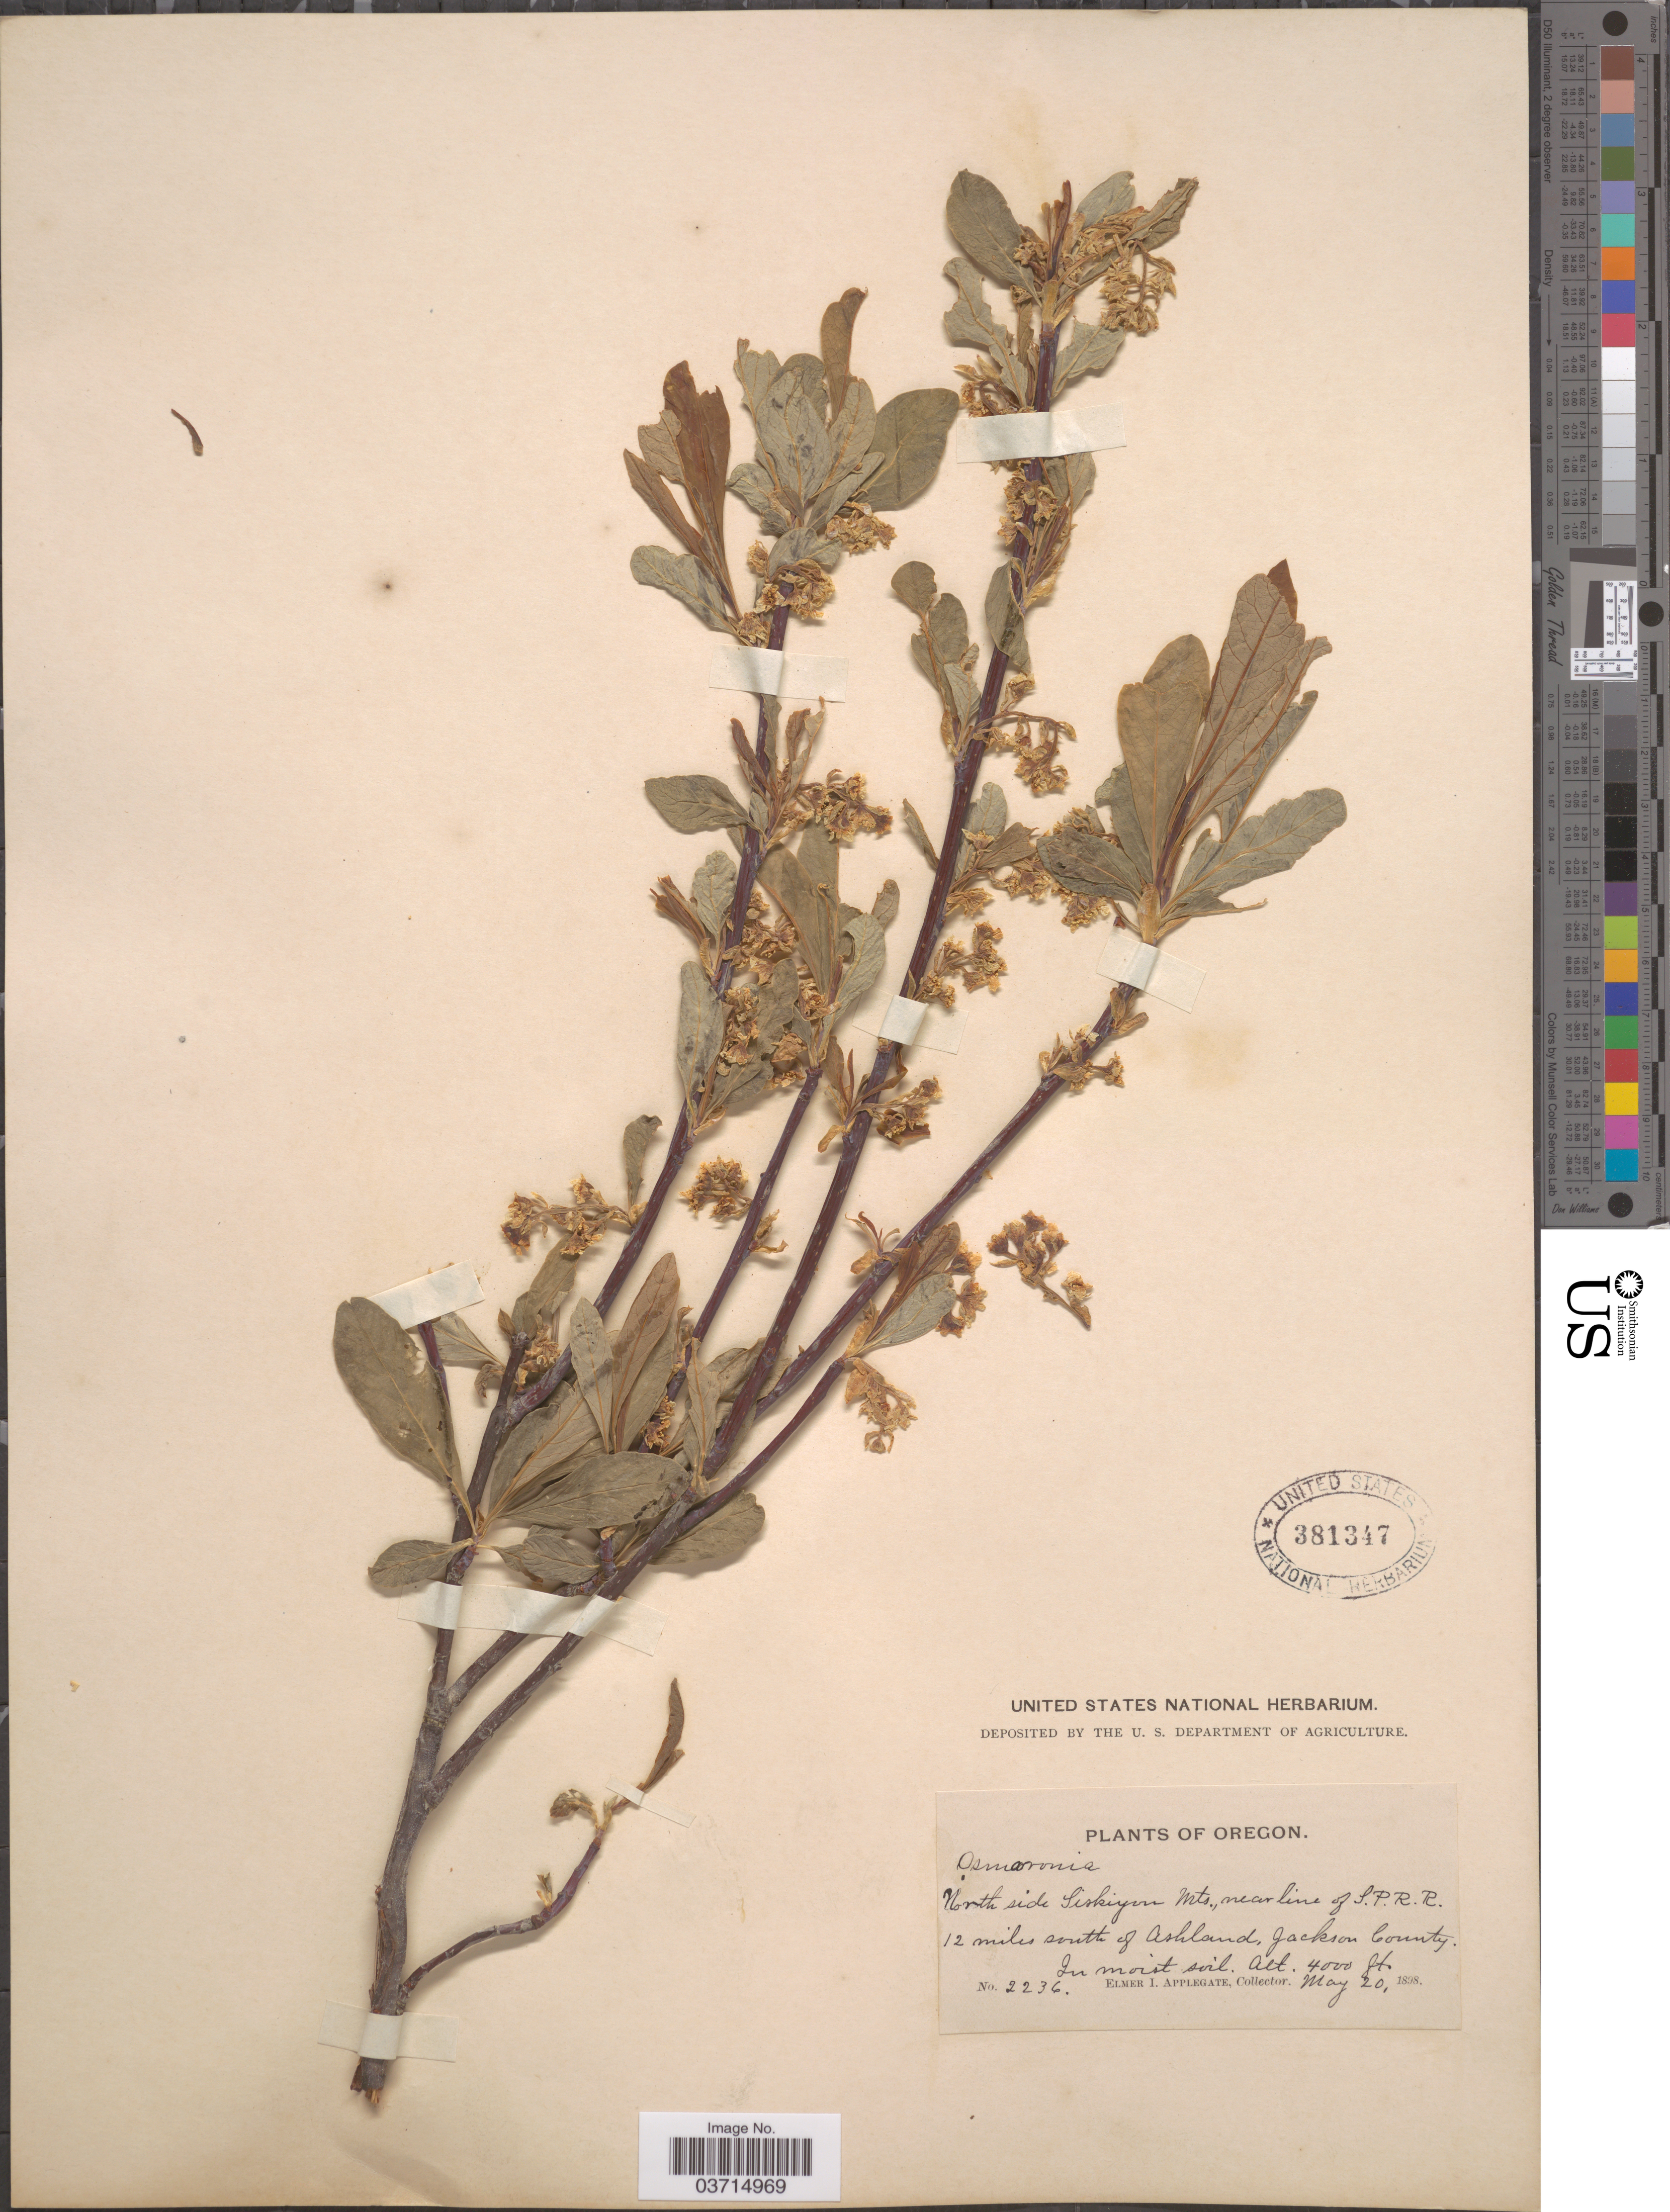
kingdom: Plantae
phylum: Tracheophyta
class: Magnoliopsida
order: Rosales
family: Rosaceae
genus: Oemleria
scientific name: Oemleria cerasiformis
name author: (Torr. & A. Gray ex Hook. & Arn.) J.W. Landon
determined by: Strong, Mark T., (BOT), Smithsonian Institution - National Museum of Natural History (UNITED STATES)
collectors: E. I. Applegate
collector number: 2236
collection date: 1898-05-20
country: United States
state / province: Oregon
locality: Northside Siskiyou Mts., near line of S.P.R.R. 12 miles south of Ashland, Jackson County.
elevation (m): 1219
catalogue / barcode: US 381347